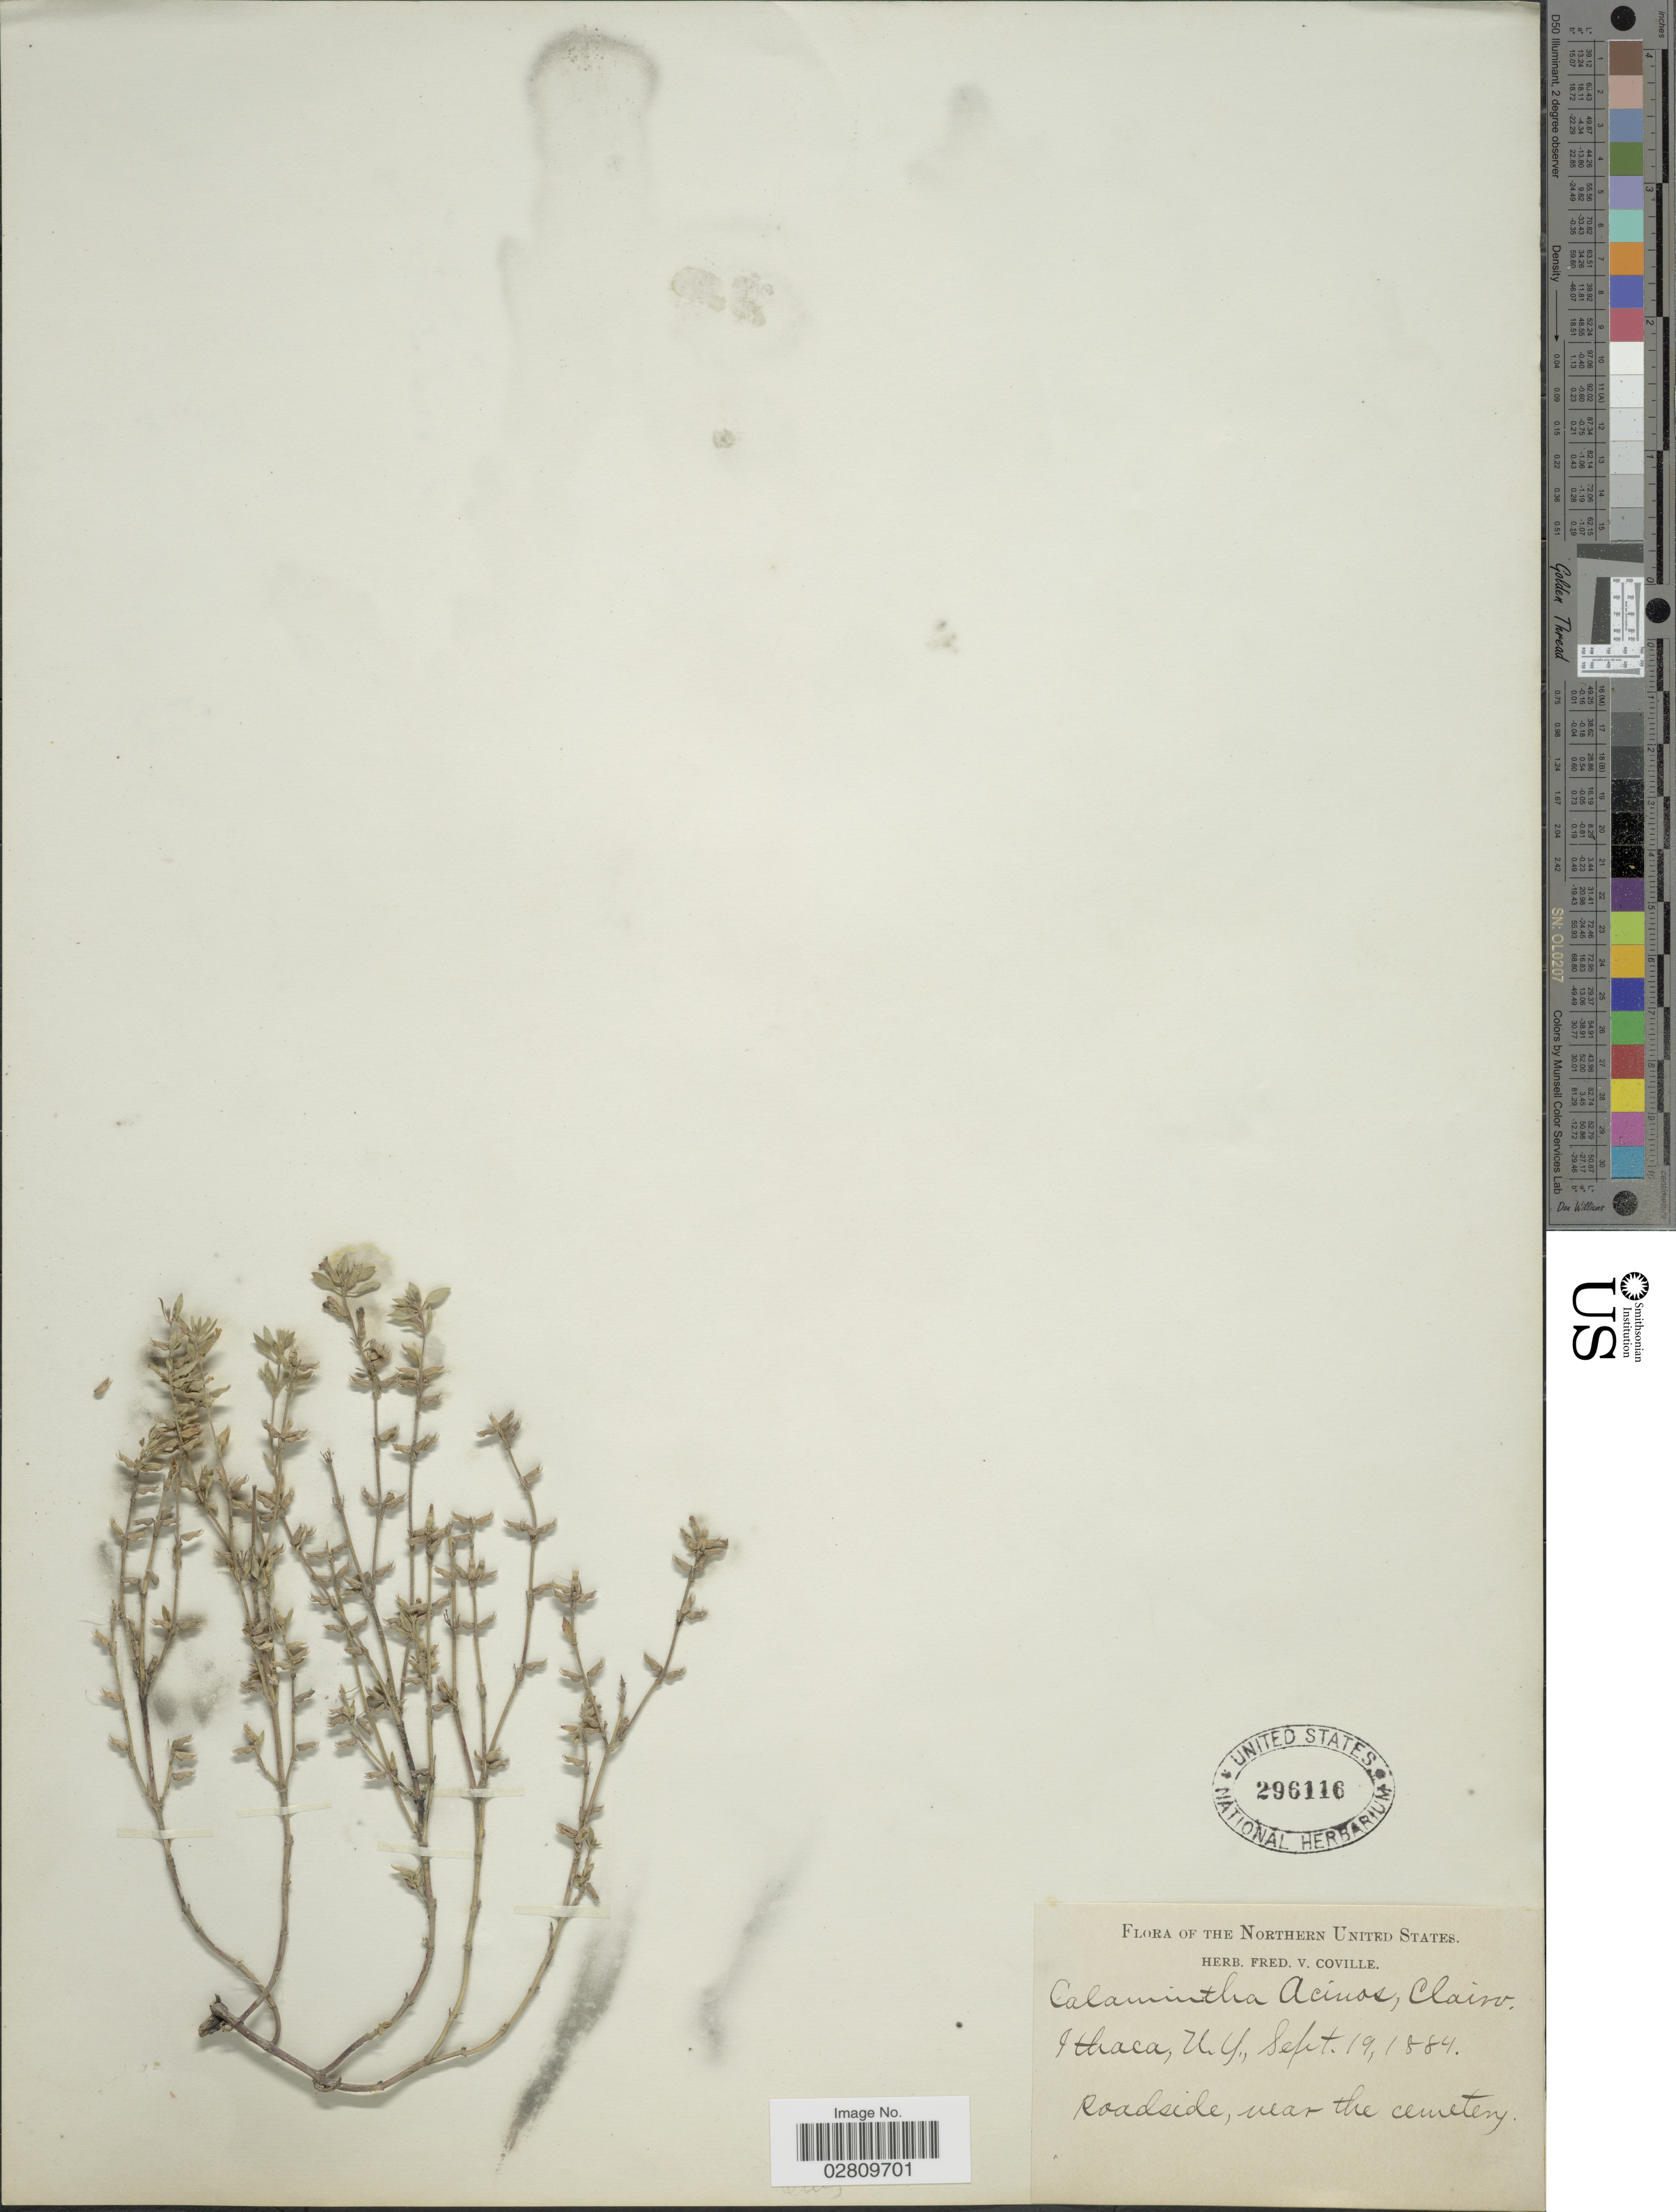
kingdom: Plantae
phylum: Tracheophyta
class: Magnoliopsida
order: Lamiales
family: Lamiaceae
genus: Acinos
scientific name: Acinos arvensis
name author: (Lam.) Dandy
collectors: ex herb. Fred. V. Coville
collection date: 1884-09-19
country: United States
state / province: New York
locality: Ithaca. Roadside, near the cemetery. Northern United States.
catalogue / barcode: US 296116